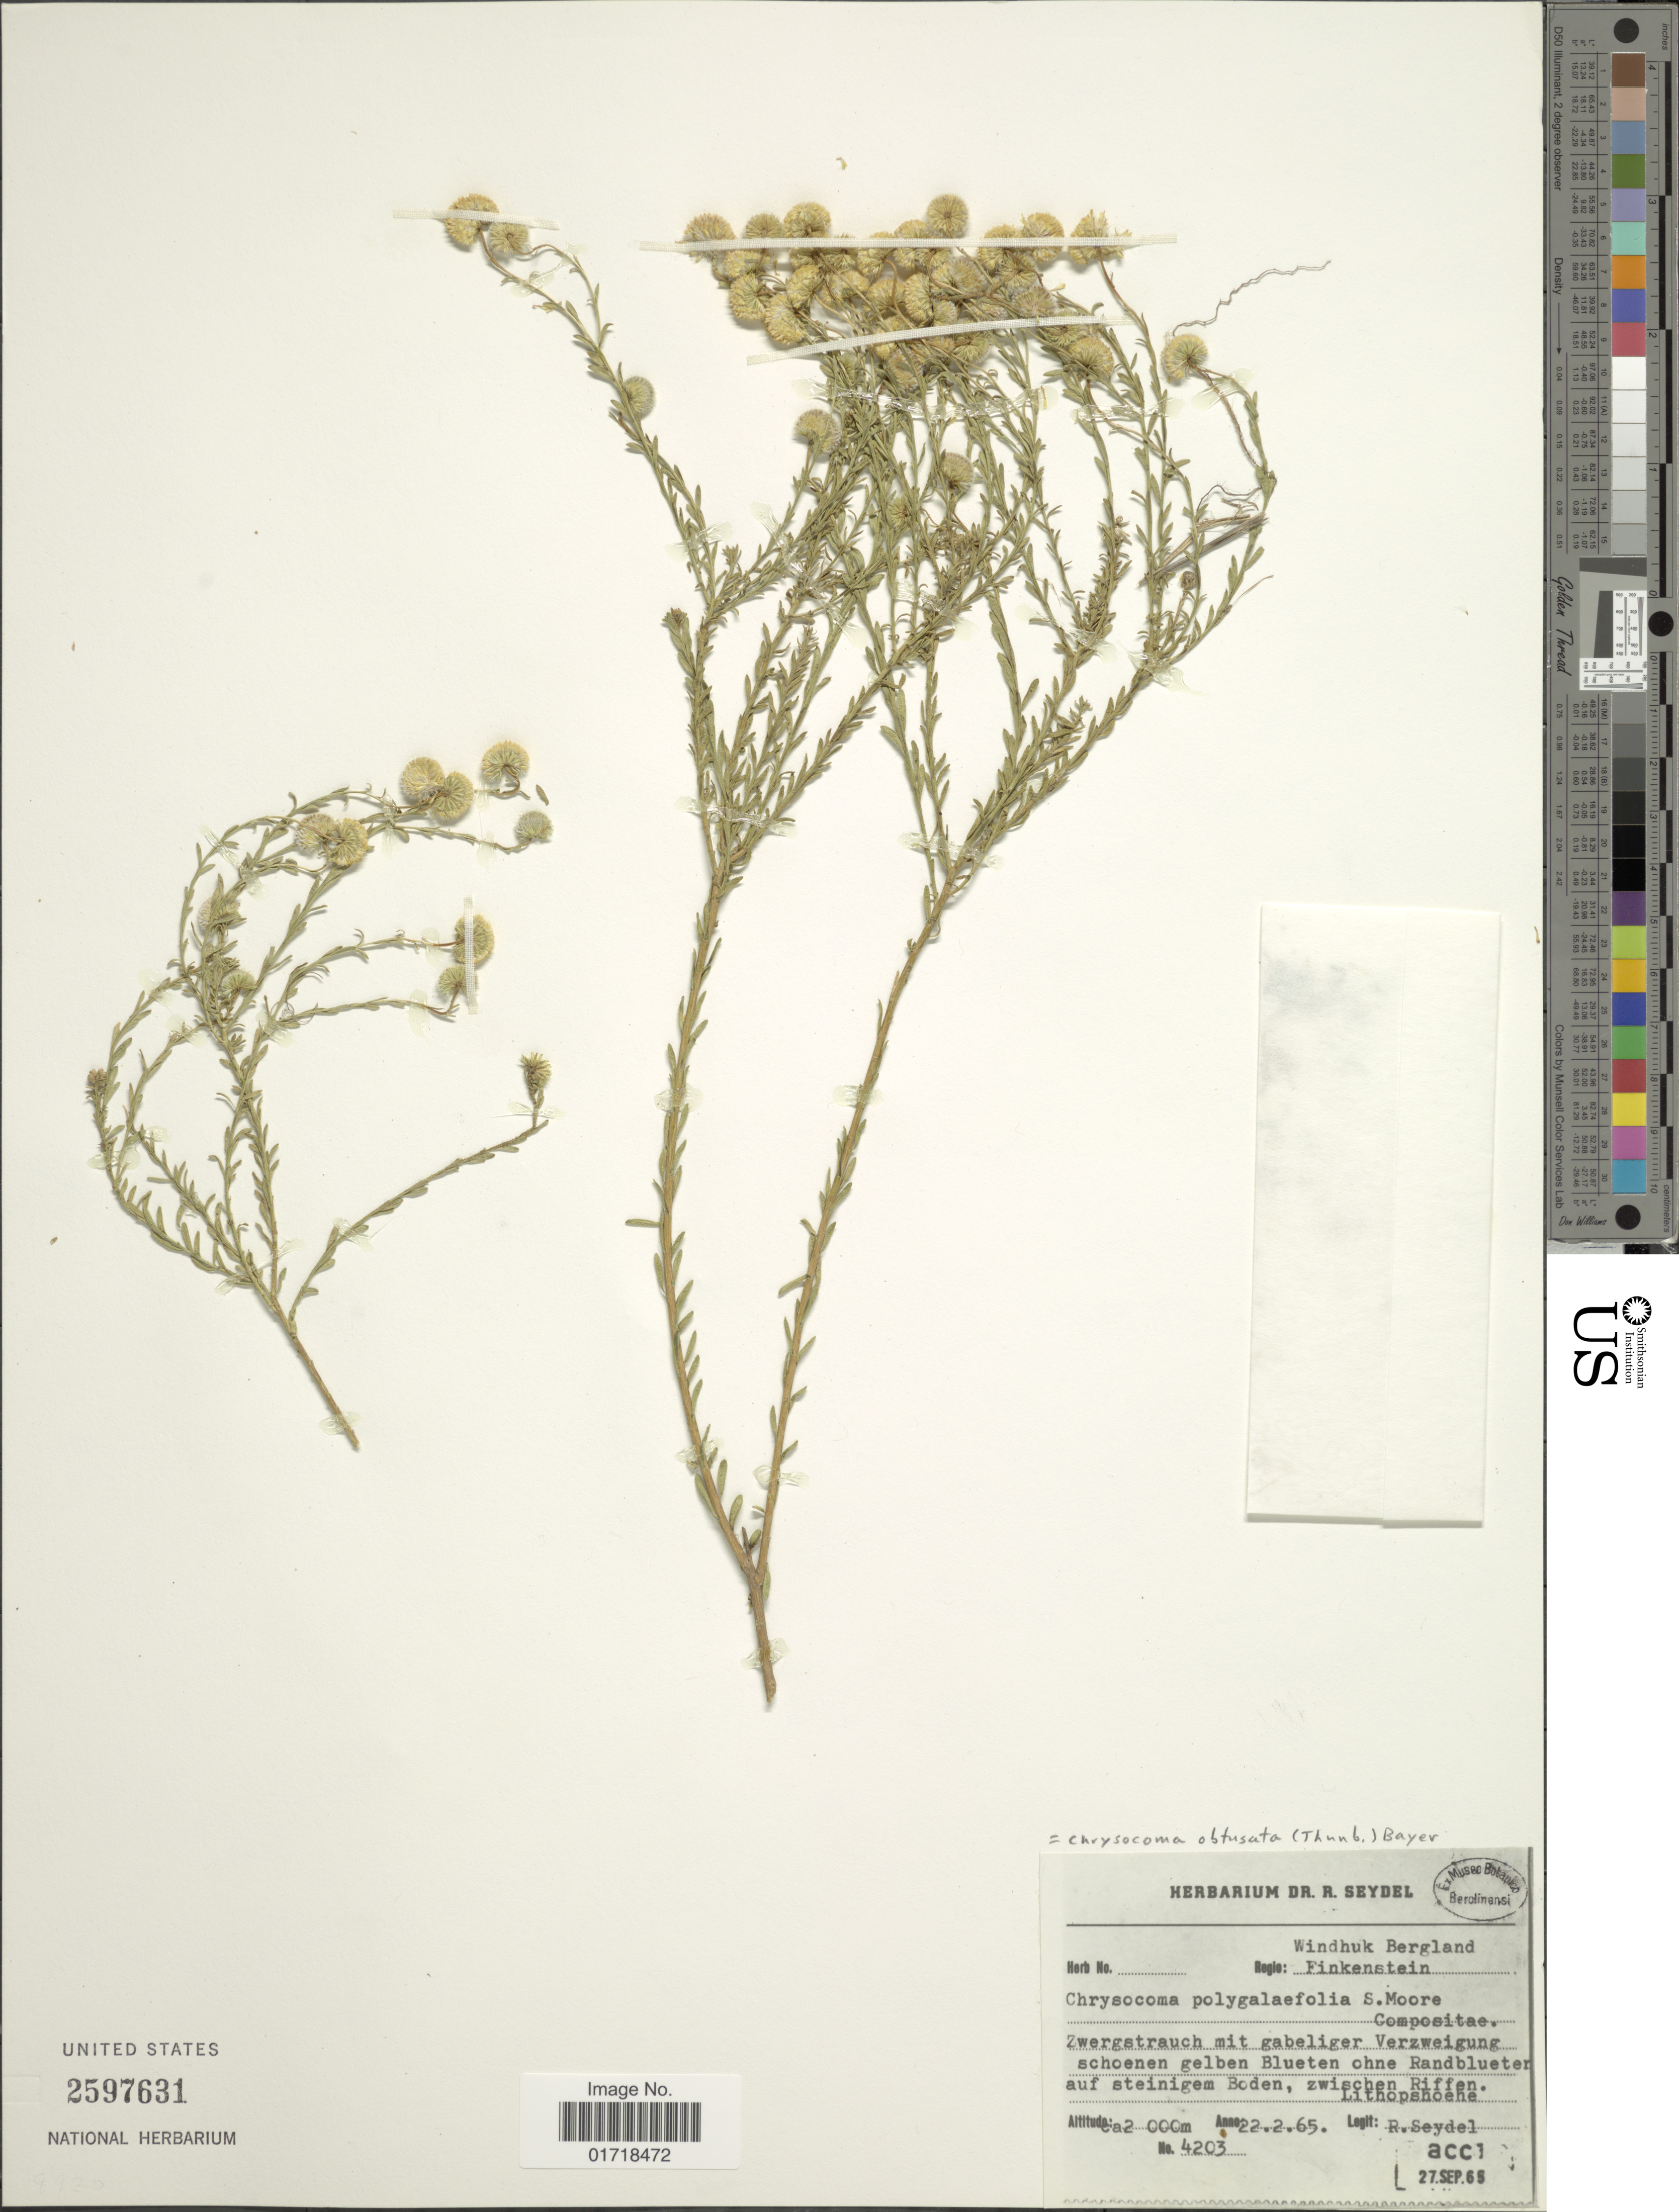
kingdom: Plantae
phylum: Tracheophyta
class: Magnoliopsida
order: Asterales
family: Asteraceae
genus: Chrysocoma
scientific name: Chrysocoma obtusata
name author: (Thunb.) Ehr. Bayer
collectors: R. Seydel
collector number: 4203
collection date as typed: Transcribed d/m/y: 22/2/65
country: Namibia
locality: Windhuk Bergland, Finkenstein, Zwergstrauch mit gabeliger Verzweigung schoenen gelben Blueten ohne Randblueter auf steinigem Bodem, zwischen Riffen Lithopshoene.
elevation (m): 2000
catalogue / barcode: US 2597631